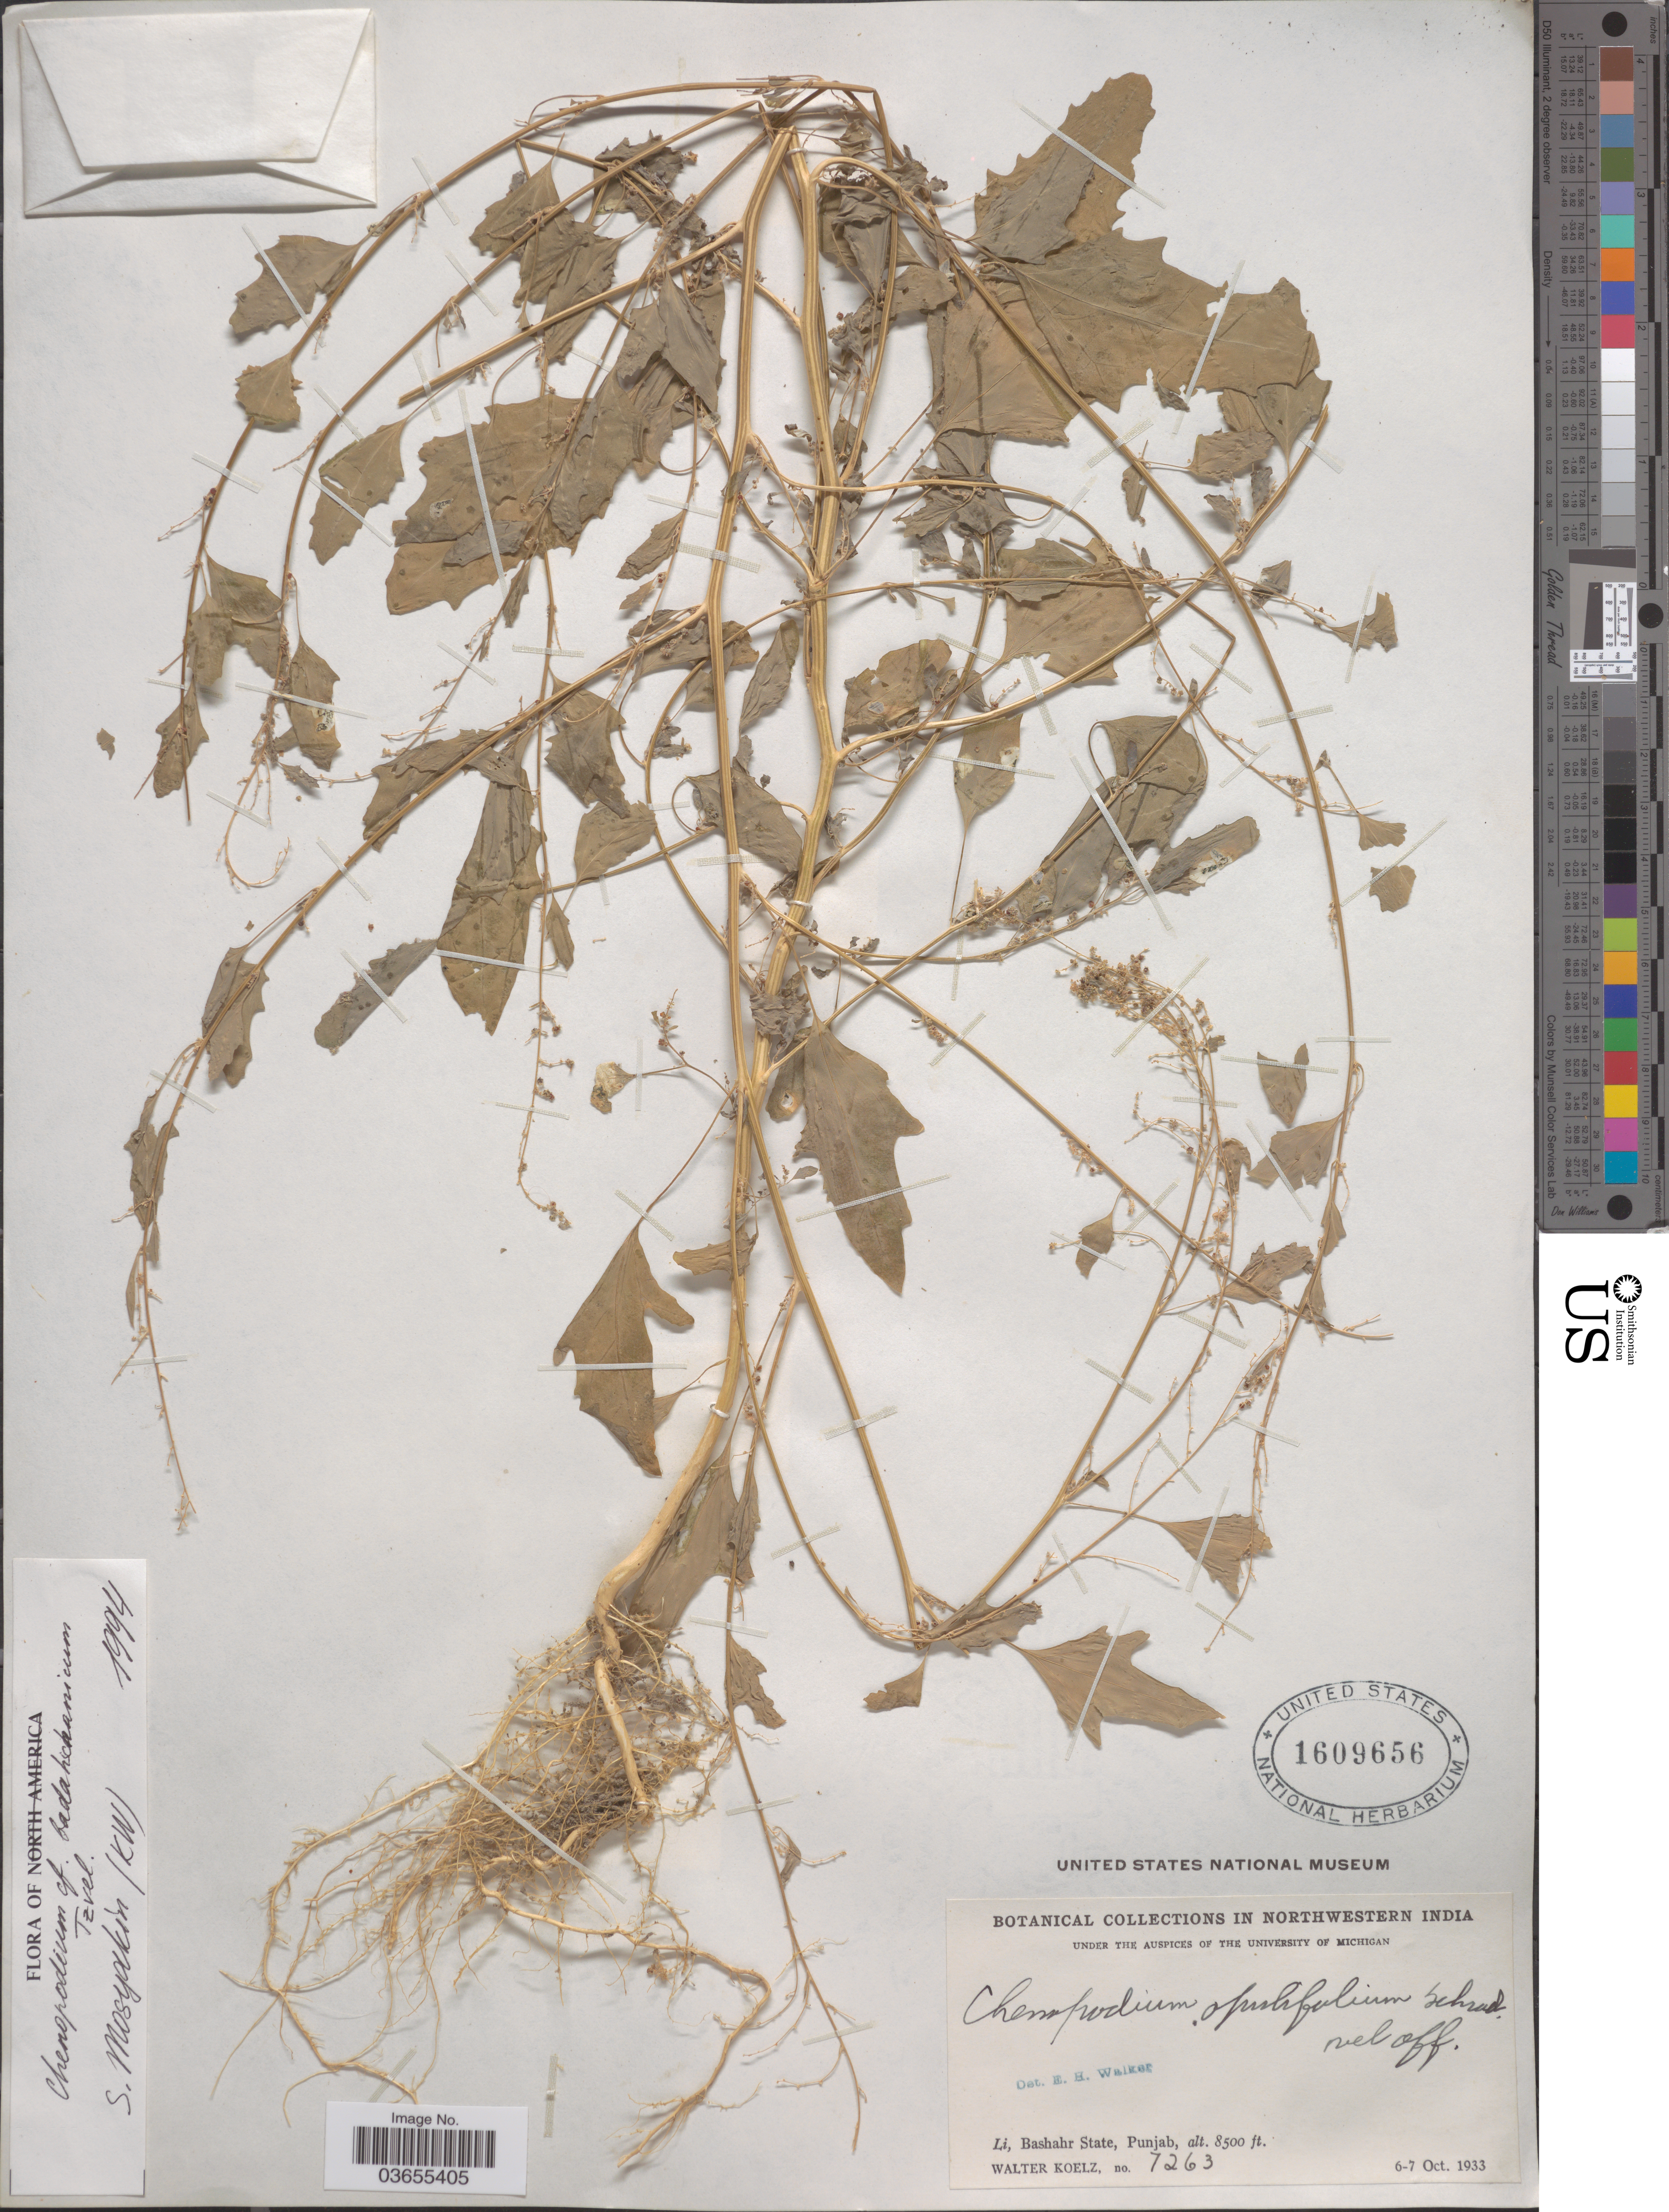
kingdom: Plantae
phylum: Tracheophyta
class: Magnoliopsida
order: Caryophyllales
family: Amaranthaceae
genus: Chenopodium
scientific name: Chenopodium badachschanicum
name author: Tzvelev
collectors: W. N. Koelz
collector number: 7263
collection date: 1933-10-06/1933-10-07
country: India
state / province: Punjab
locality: Northwestern India. Li, Bashahr State.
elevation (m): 2591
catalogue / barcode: US 1609656